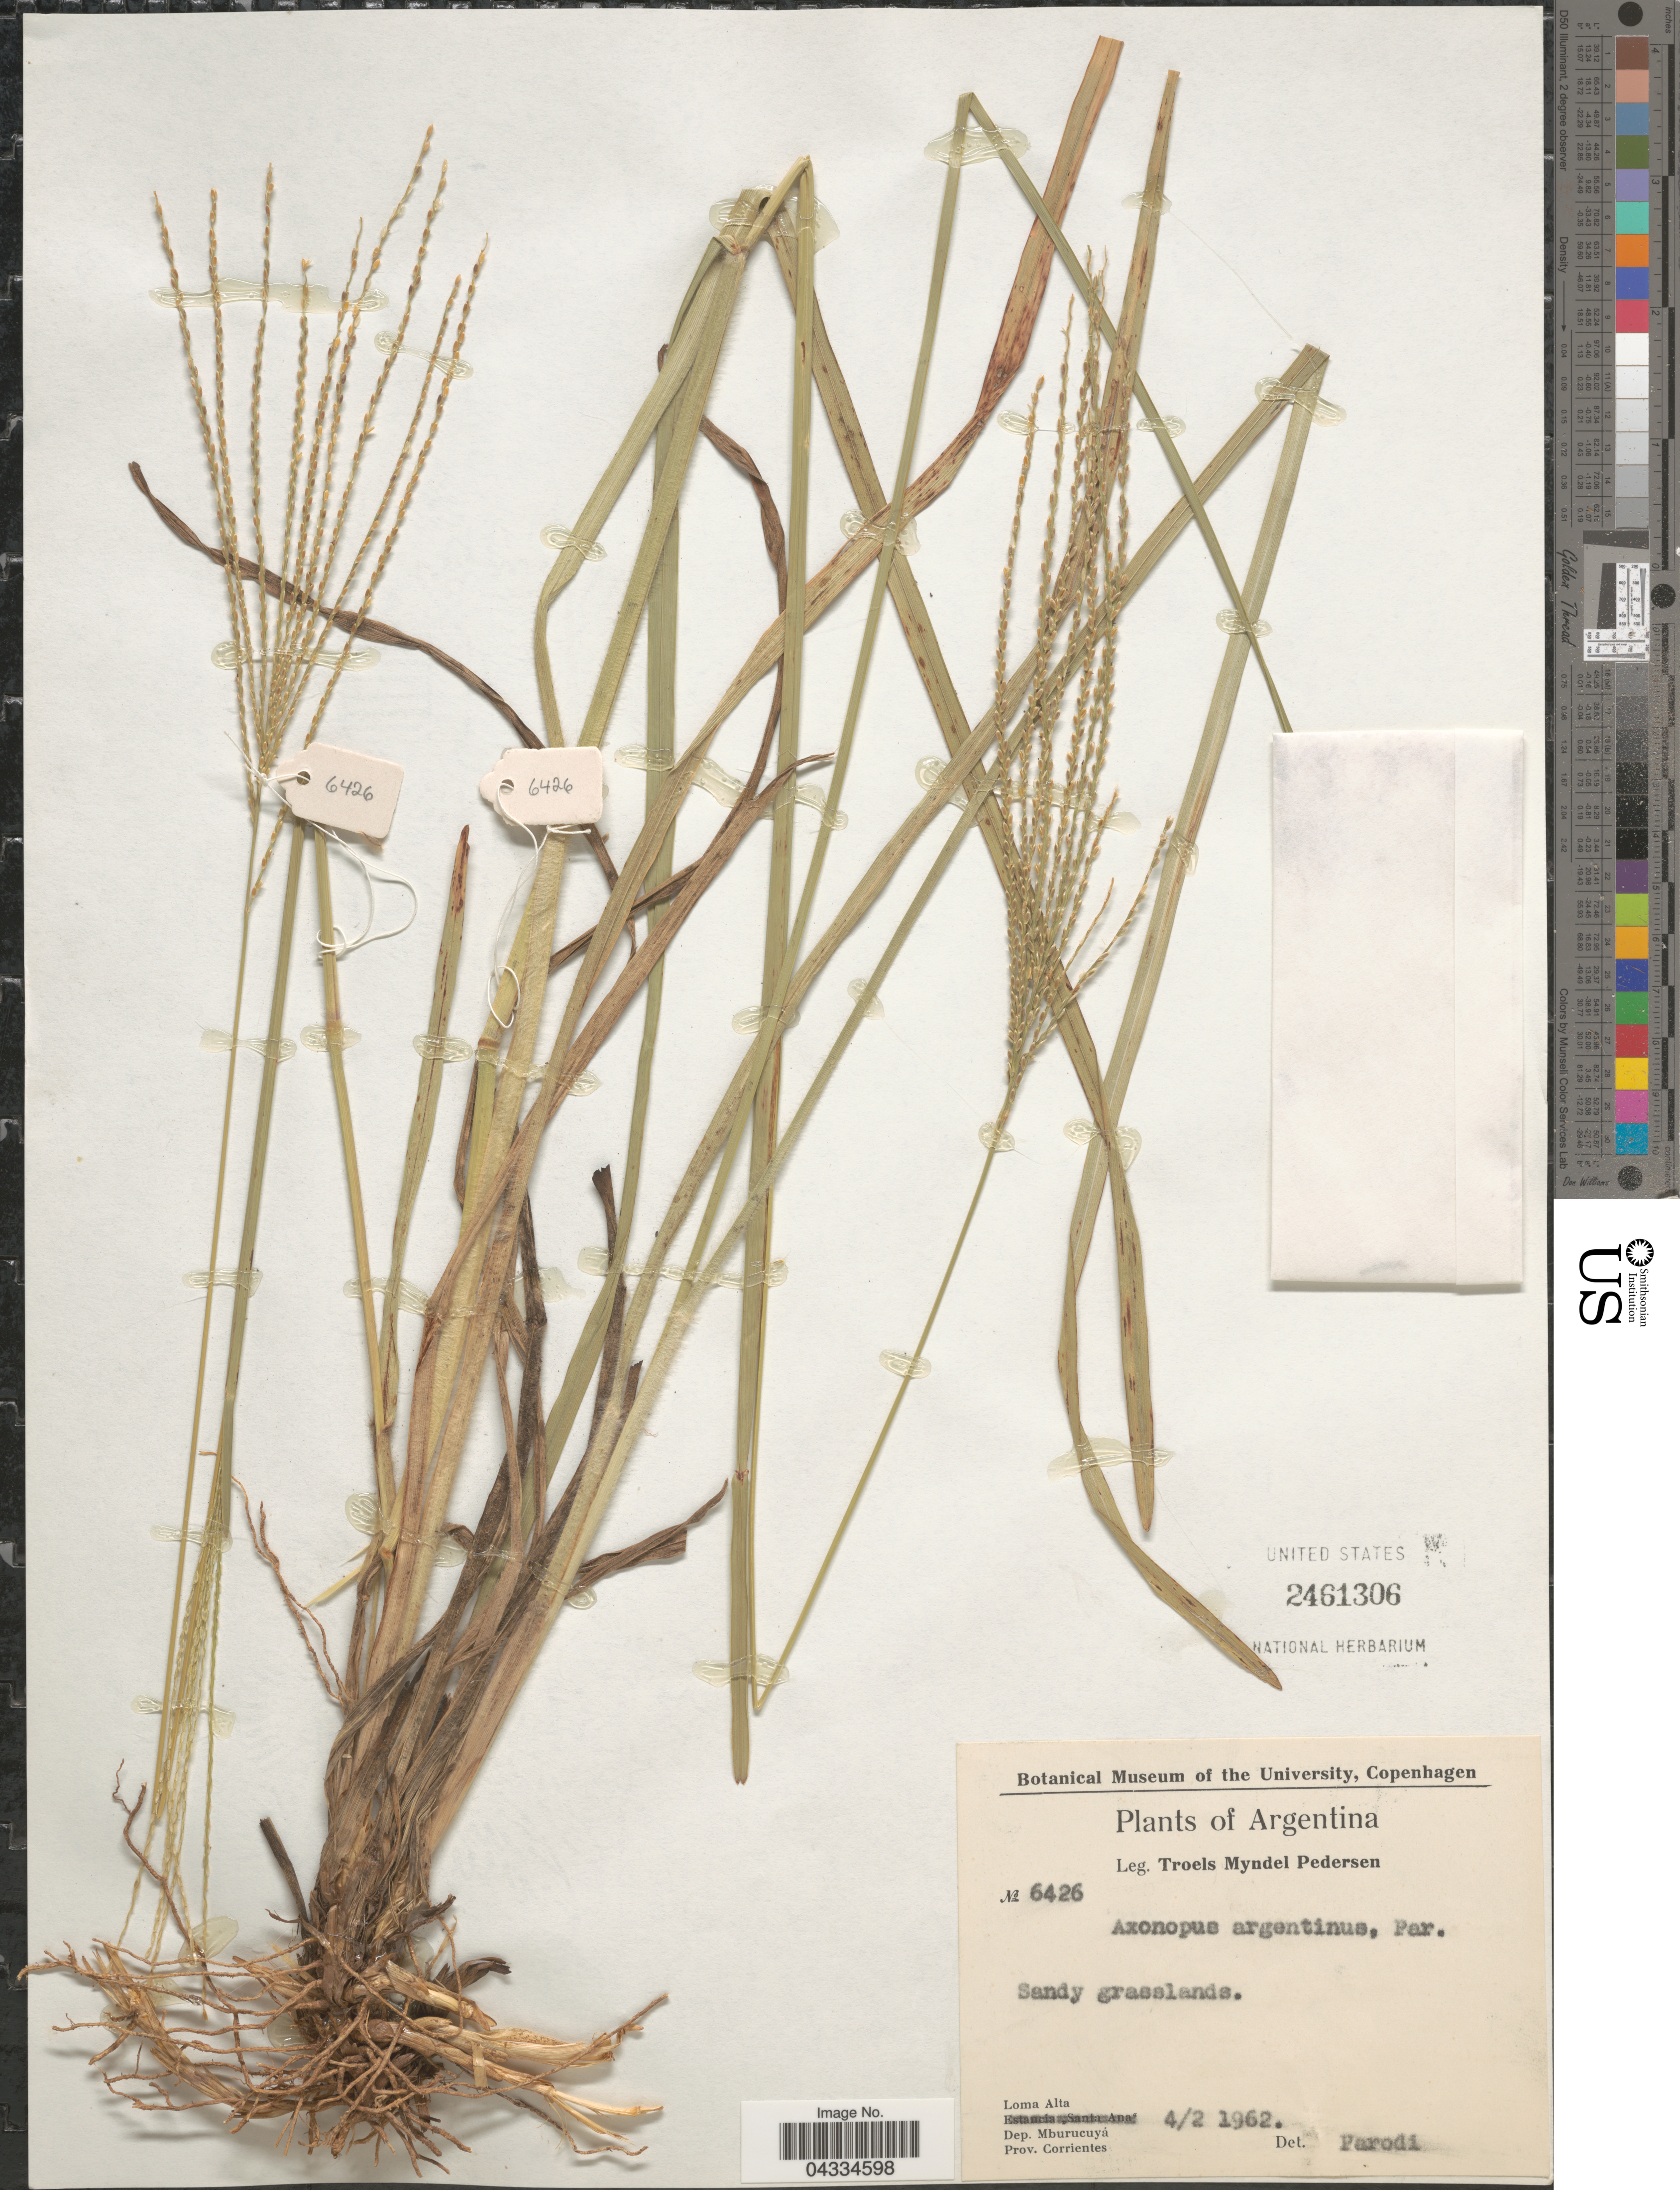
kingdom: Plantae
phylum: Tracheophyta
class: Liliopsida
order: Poales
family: Poaceae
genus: Axonopus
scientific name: Axonopus argentinus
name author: Parodi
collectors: T. Pederson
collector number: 6426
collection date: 1962-02-04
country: Argentina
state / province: Corrientes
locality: Loma Alta. Dep. Mburucuyá.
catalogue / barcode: US 2461306